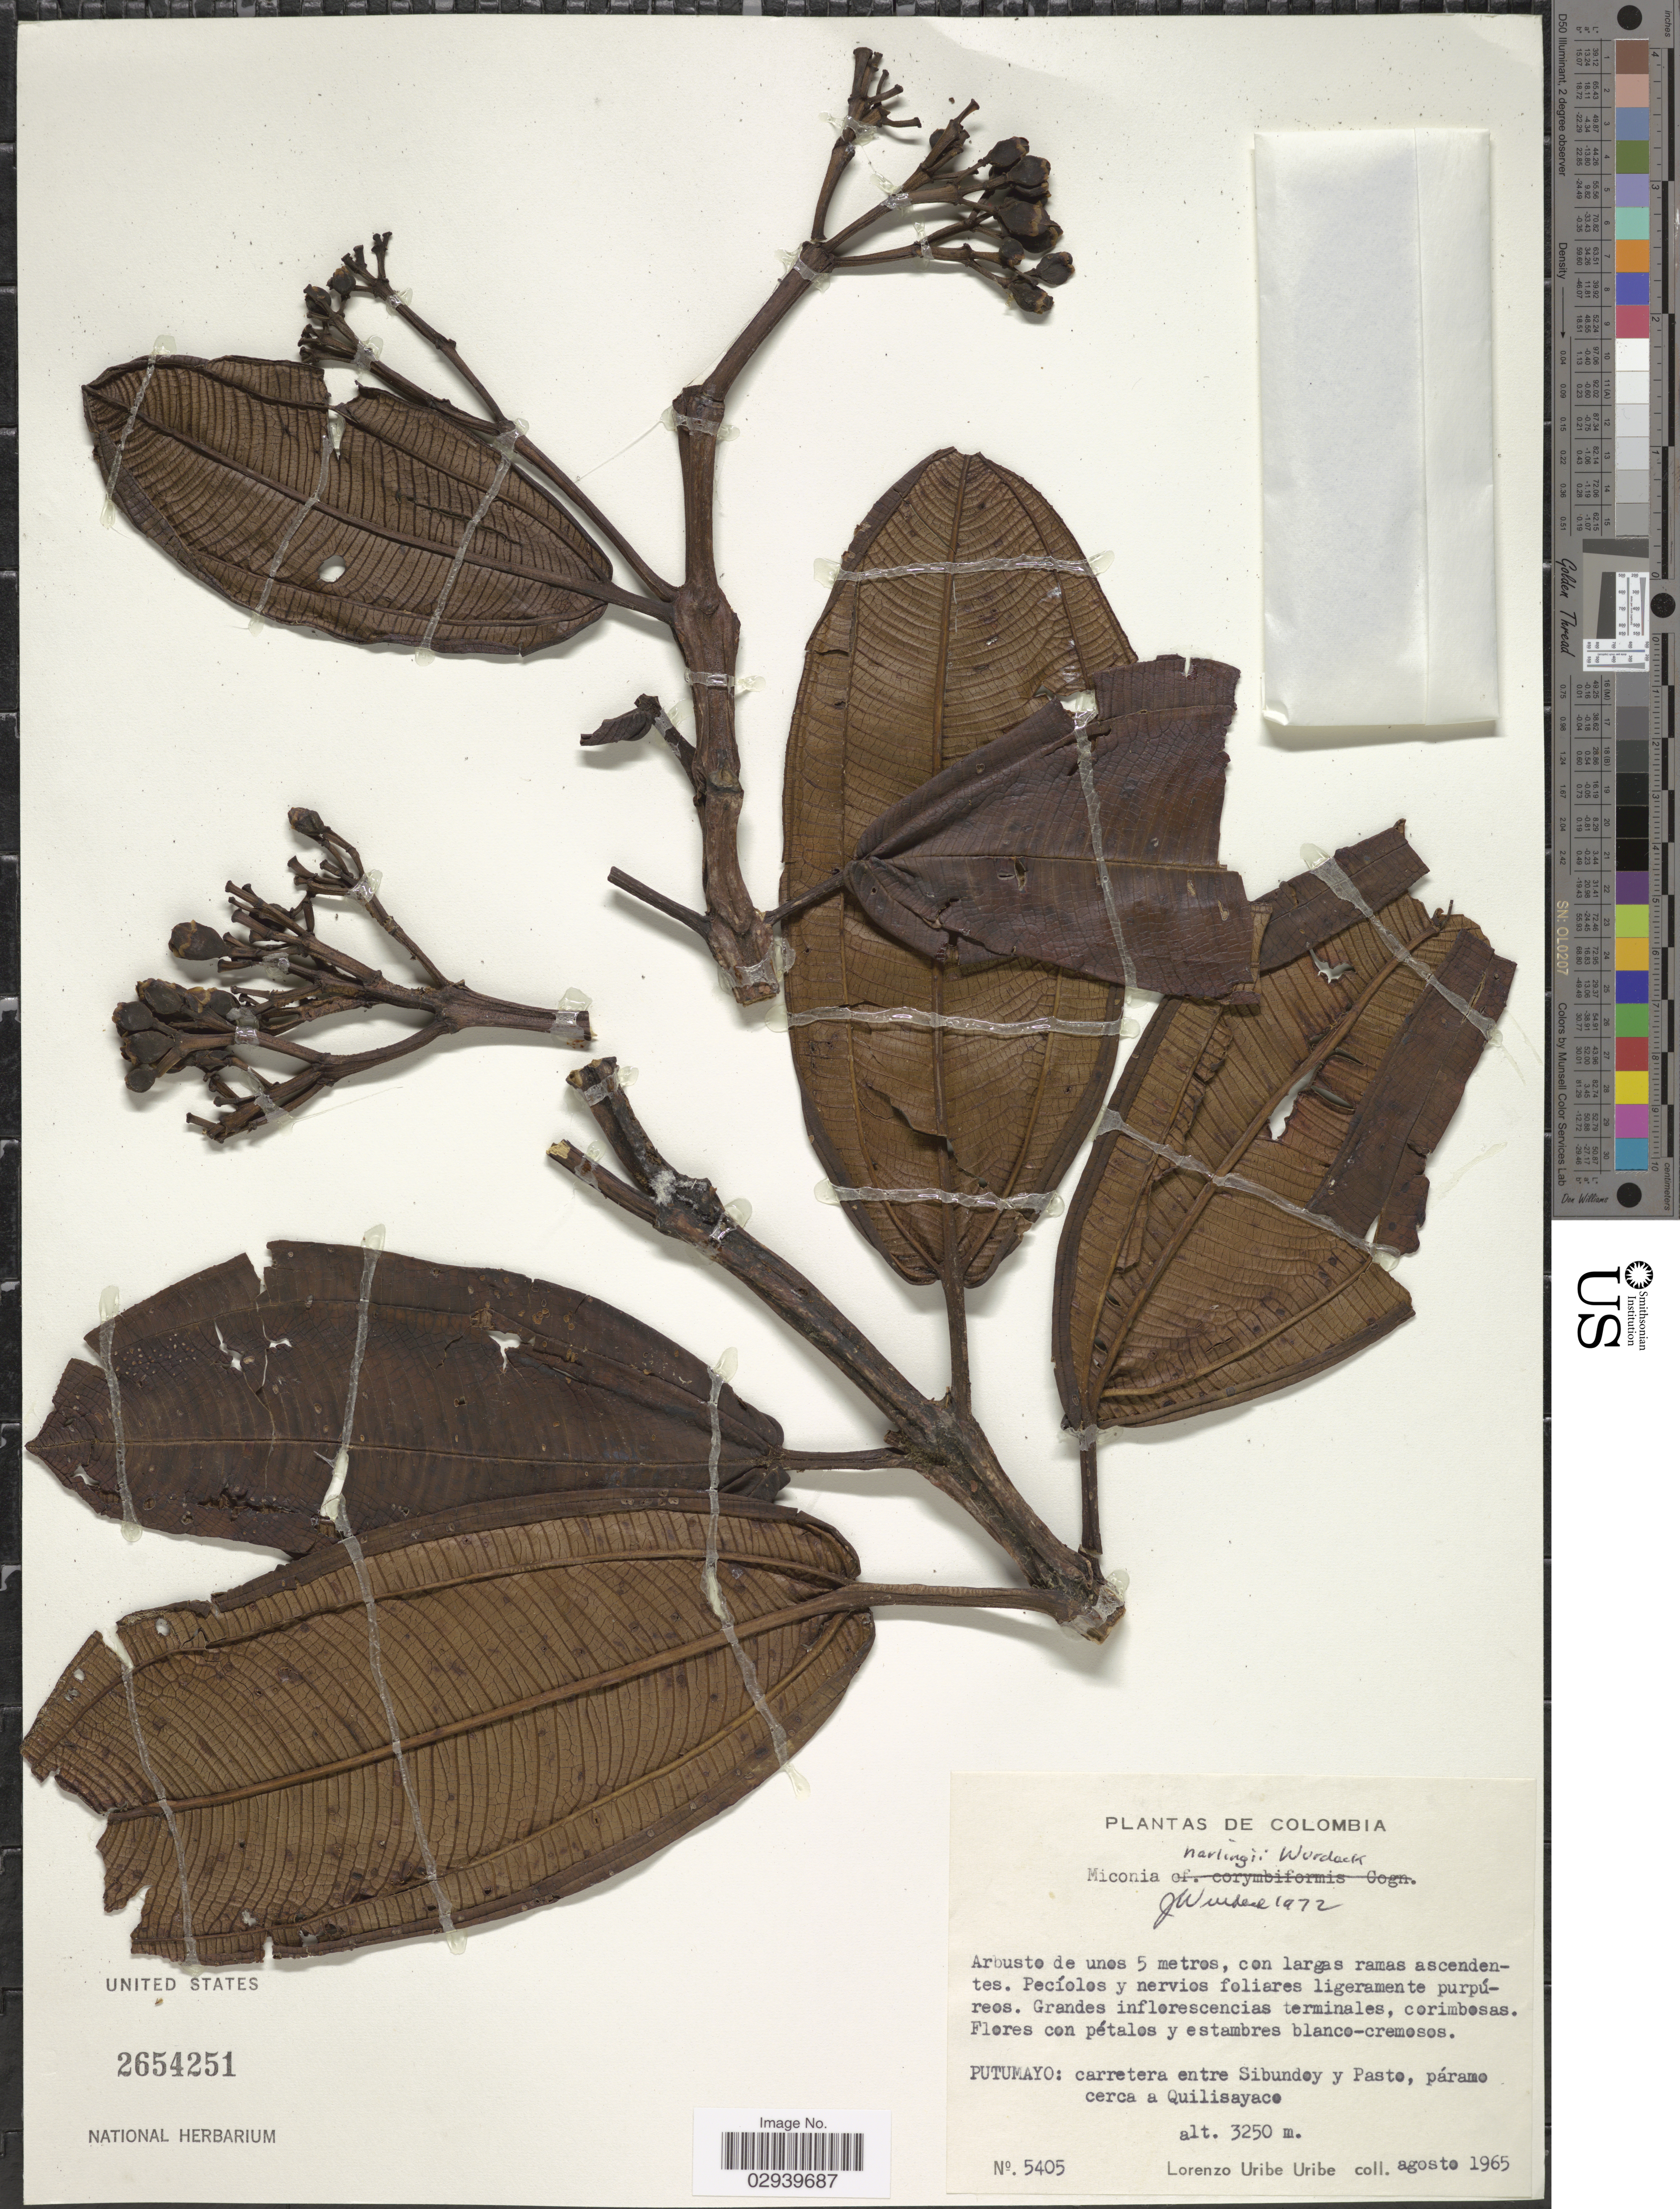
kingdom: Plantae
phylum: Tracheophyta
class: Magnoliopsida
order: Myrtales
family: Melastomataceae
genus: Miconia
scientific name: Miconia harlingii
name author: Wurdack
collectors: L. Uribe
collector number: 5405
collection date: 1965-08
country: Colombia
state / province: Putumayo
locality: Carretera entre Sibundoy y Pasto, páramo cerca a Quilisayaco.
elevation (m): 3250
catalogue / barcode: US 2654251